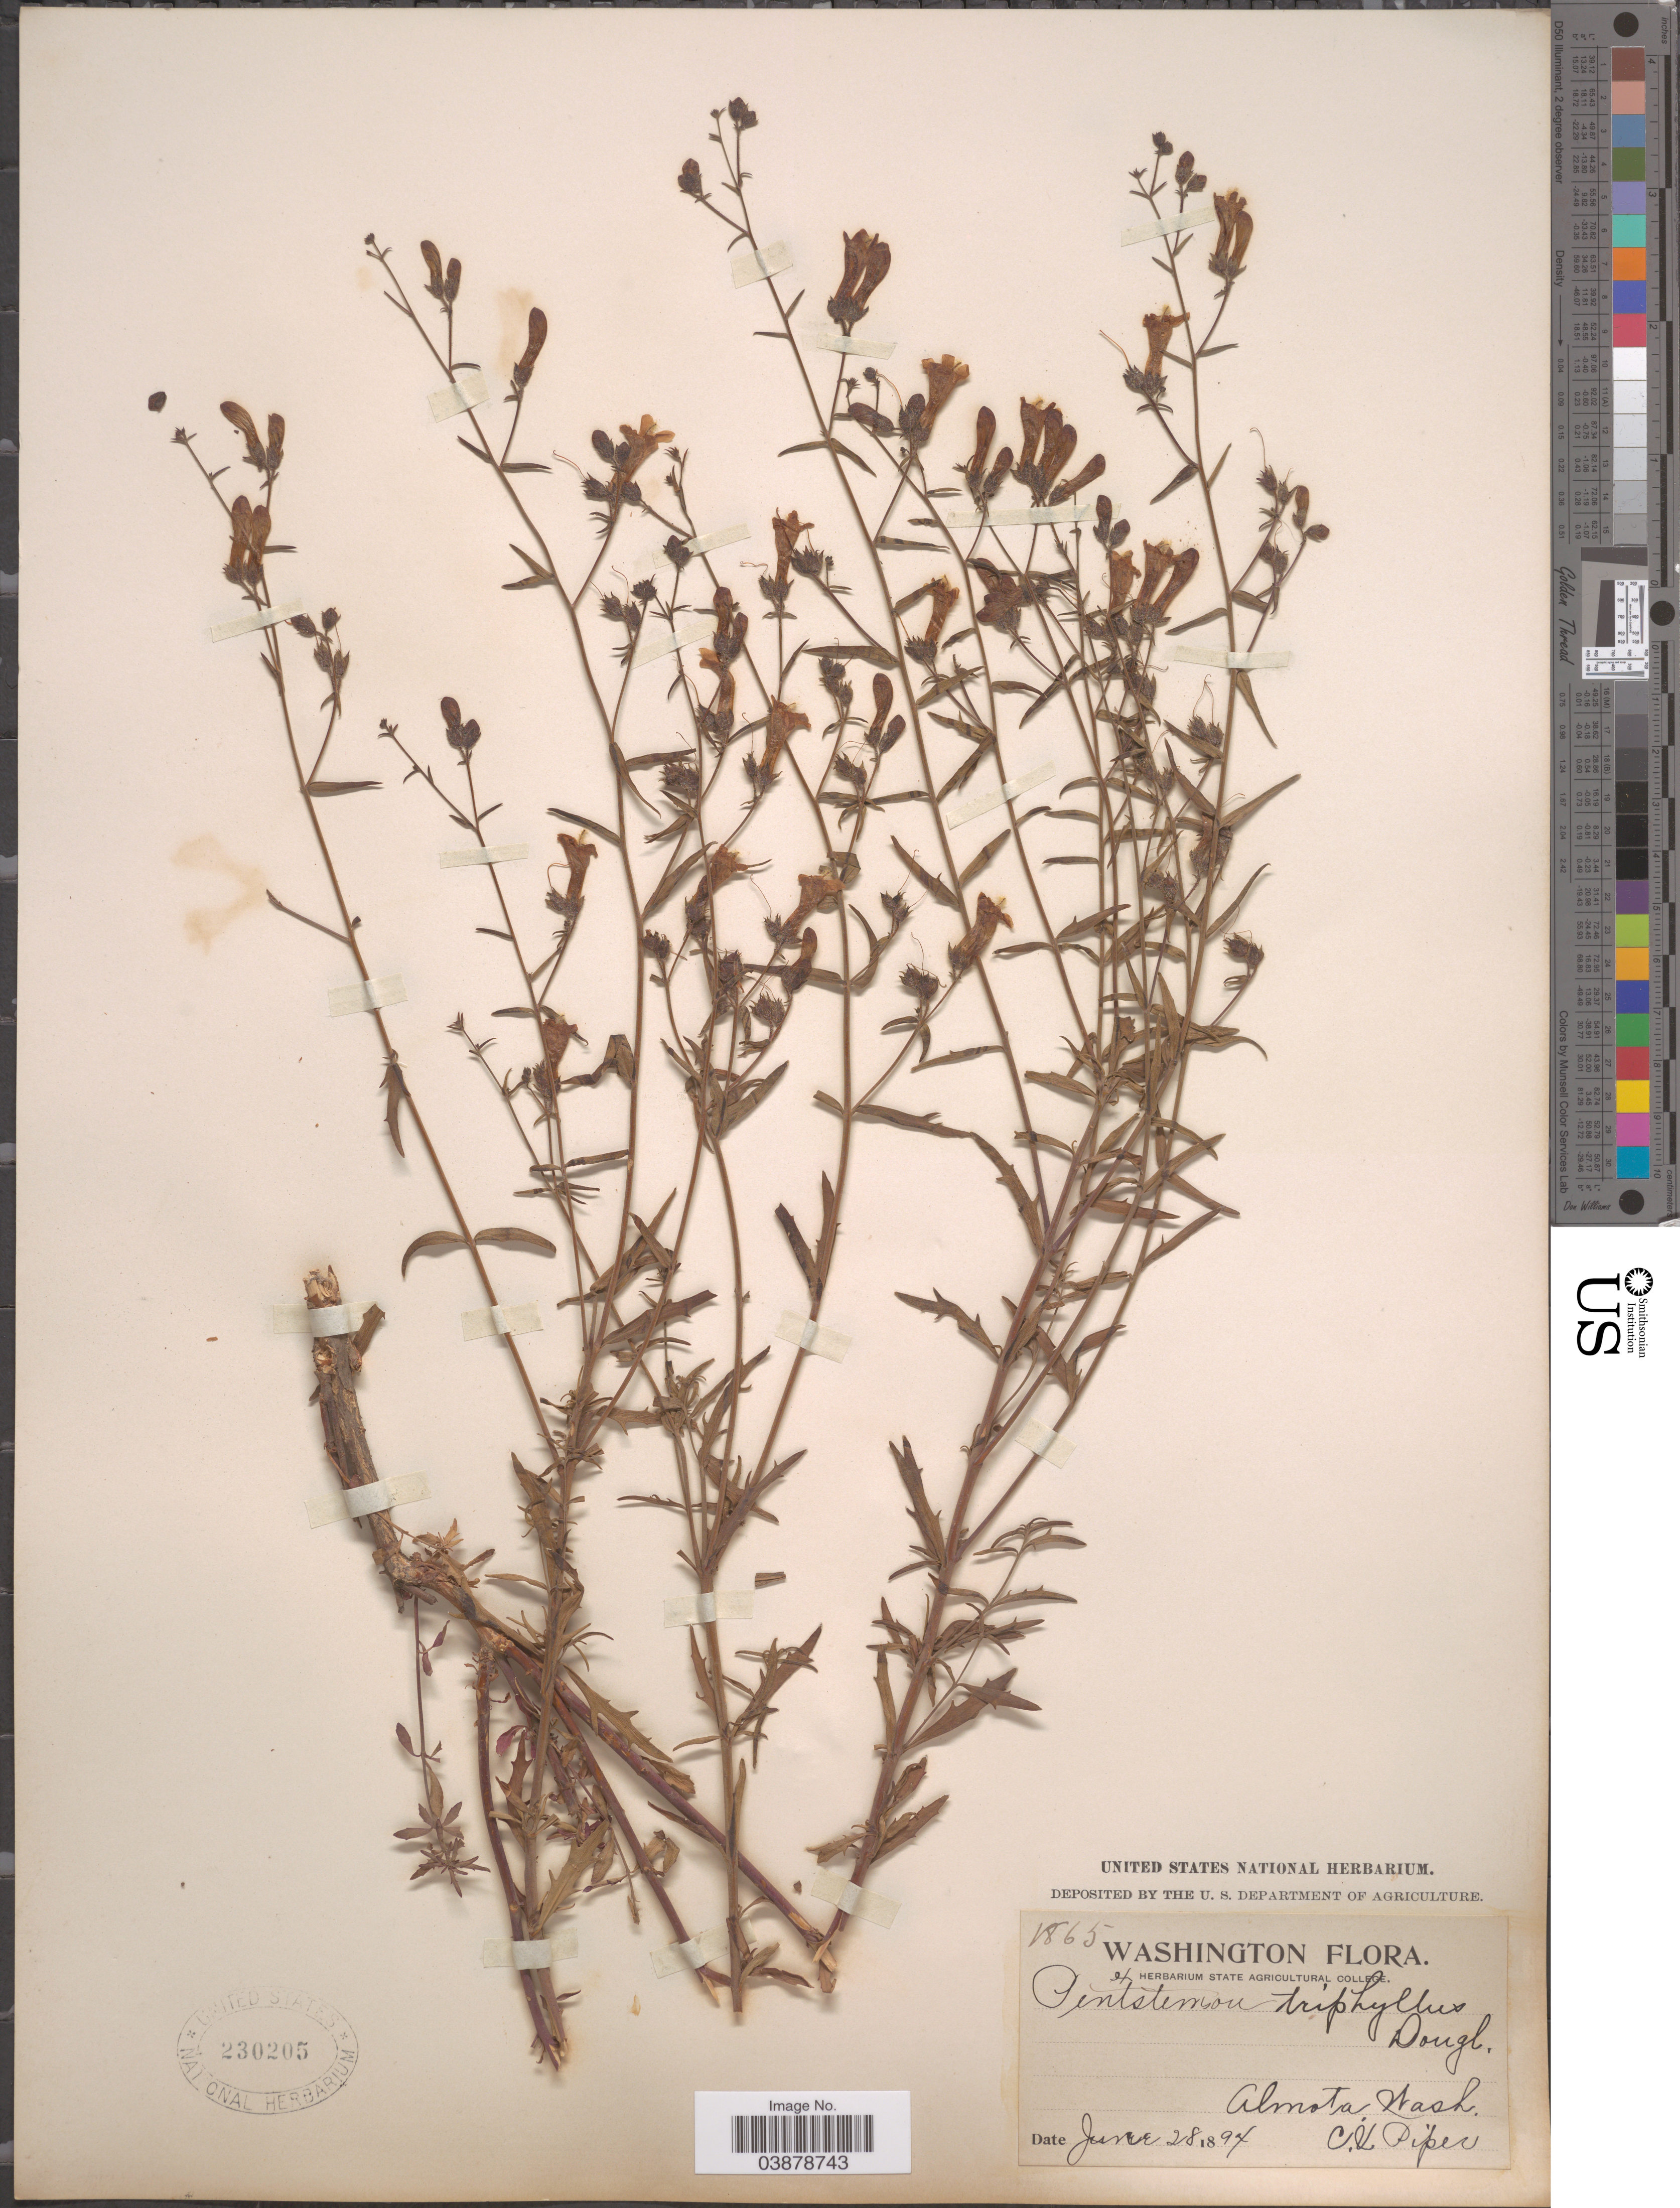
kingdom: Plantae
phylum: Tracheophyta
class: Magnoliopsida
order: Lamiales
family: Plantaginaceae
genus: Penstemon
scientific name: Penstemon triphyllus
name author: Douglas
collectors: C. V. Piper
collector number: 1865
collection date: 1894-06-28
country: United States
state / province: Washington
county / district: Whitman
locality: Almota.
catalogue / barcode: US 230205